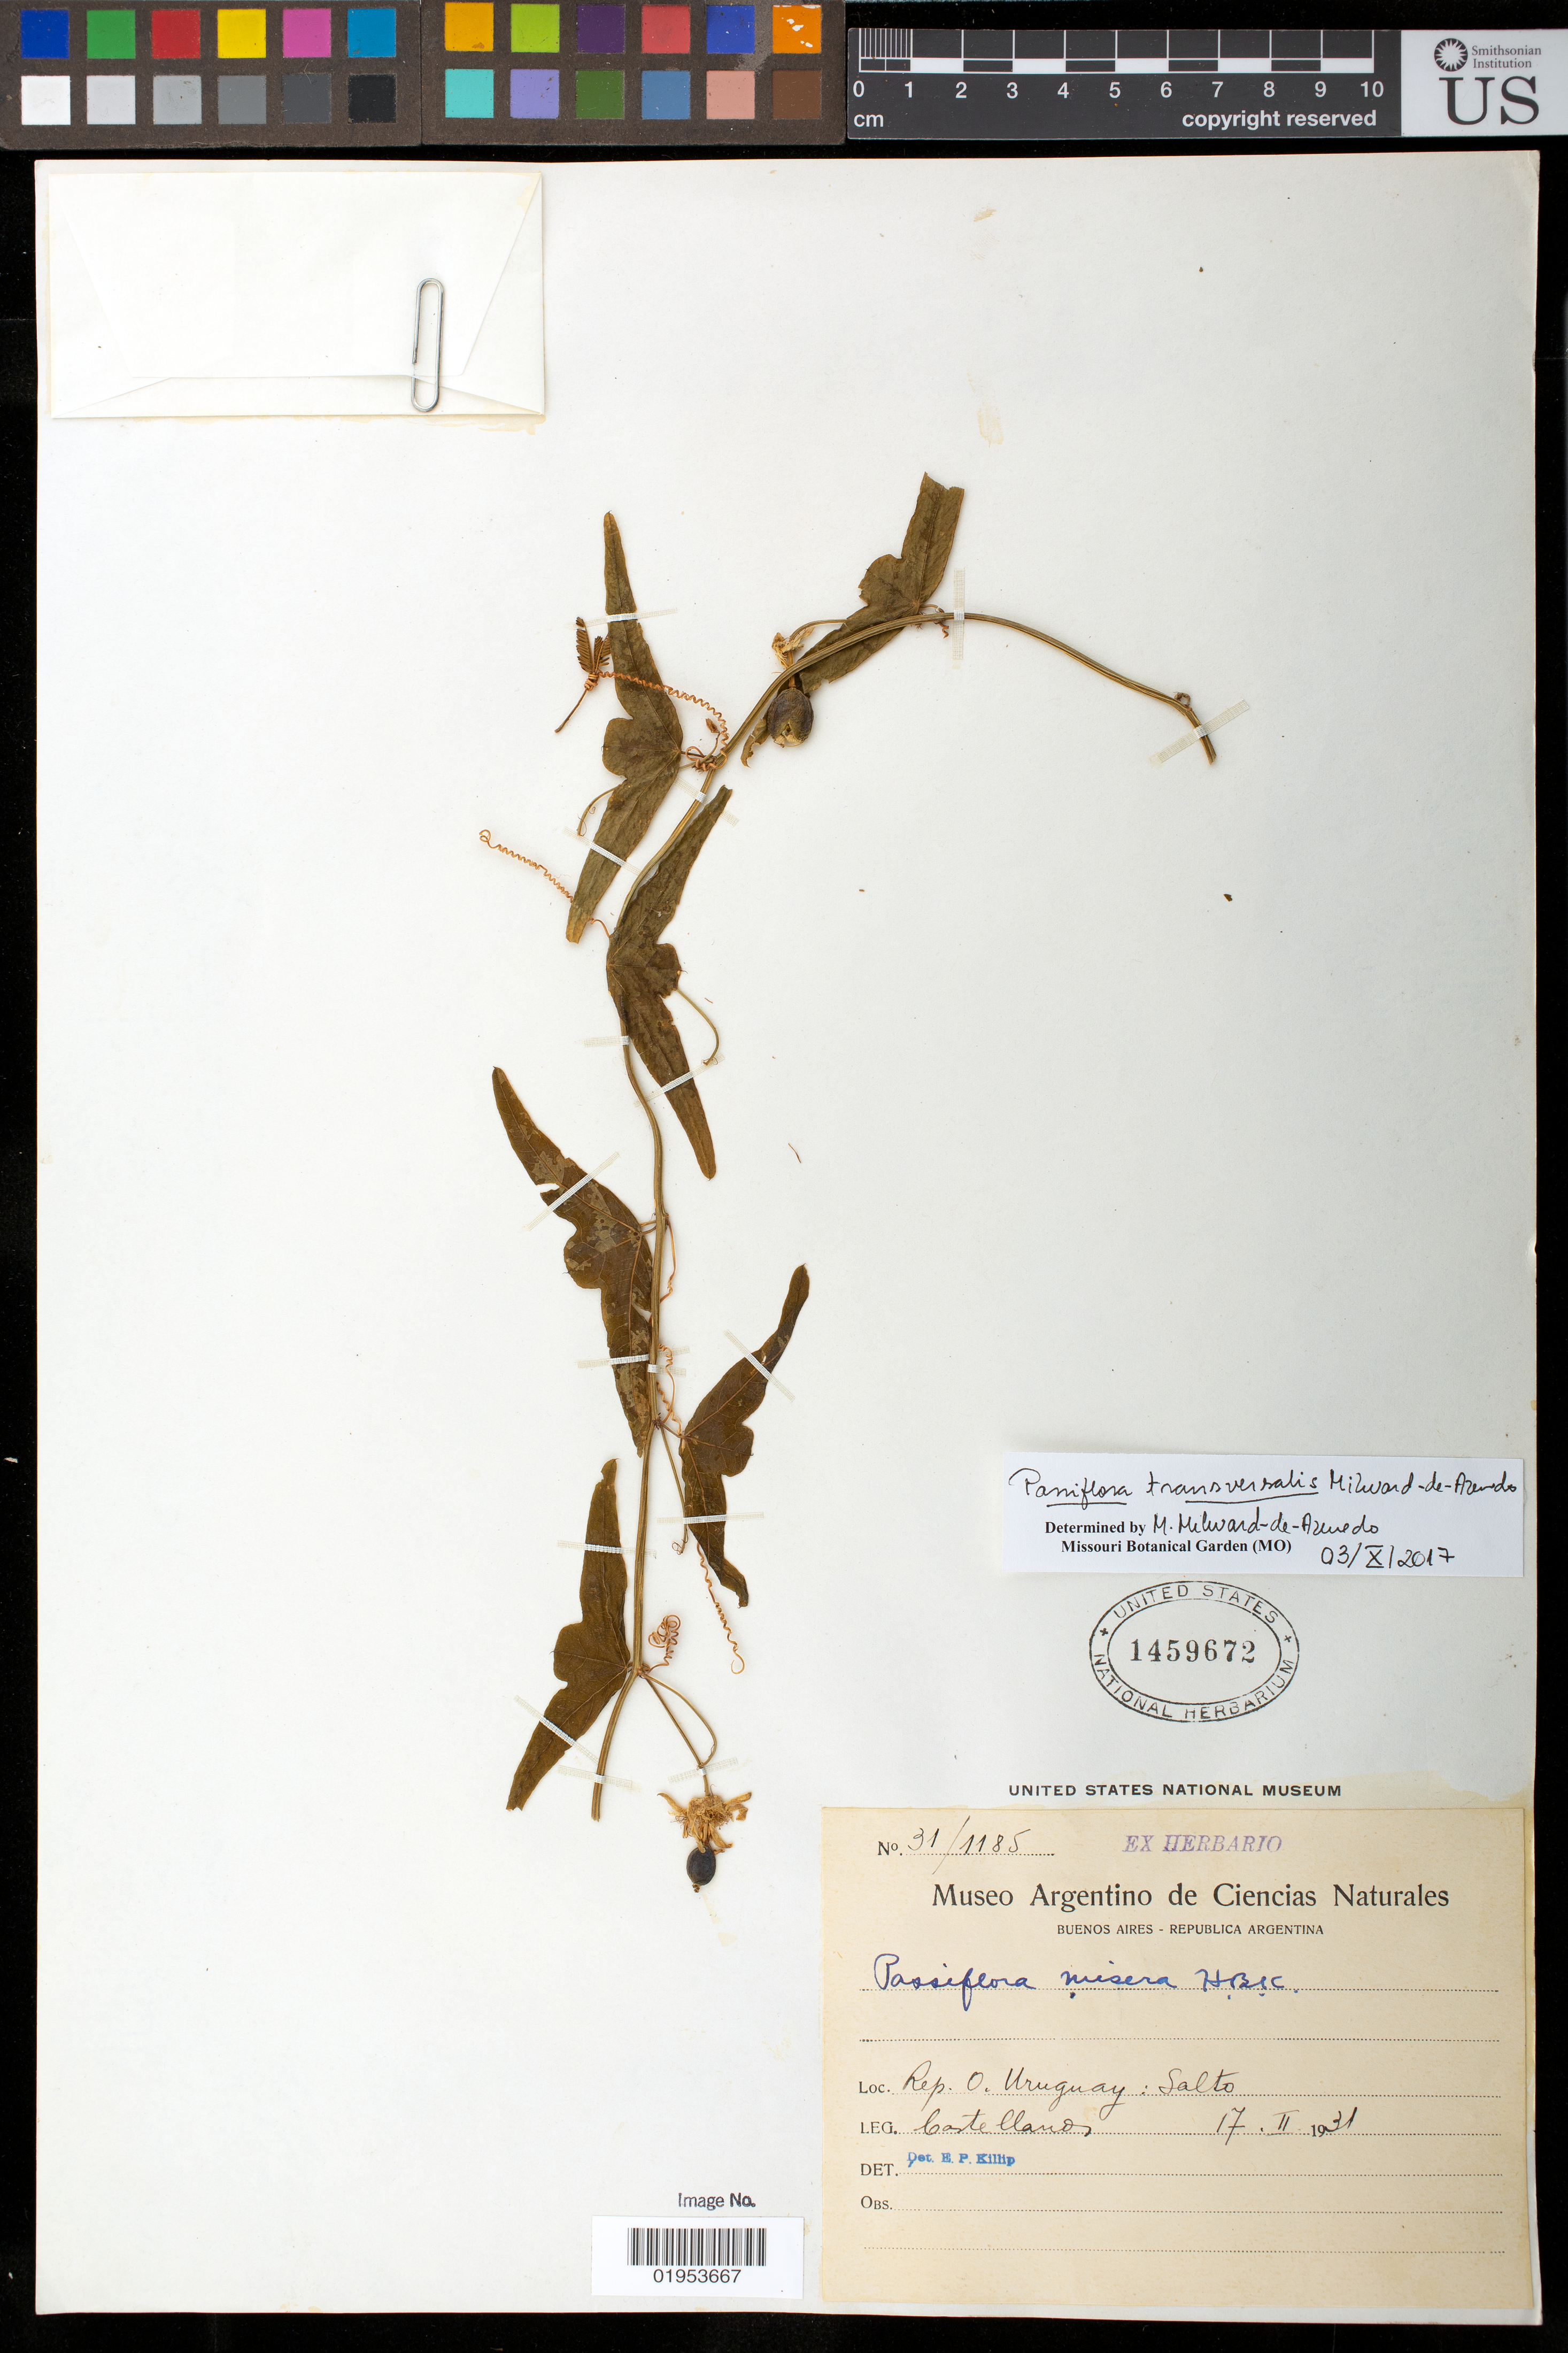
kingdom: Plantae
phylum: Tracheophyta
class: Magnoliopsida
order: Malpighiales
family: Passifloraceae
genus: Passiflora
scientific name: Passiflora transversalis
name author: Azevedo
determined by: Azevedo, M. A. Milward de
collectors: -- Castellanos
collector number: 31/1185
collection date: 1931-02-17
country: Uruguay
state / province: Salto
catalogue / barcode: US 1459672